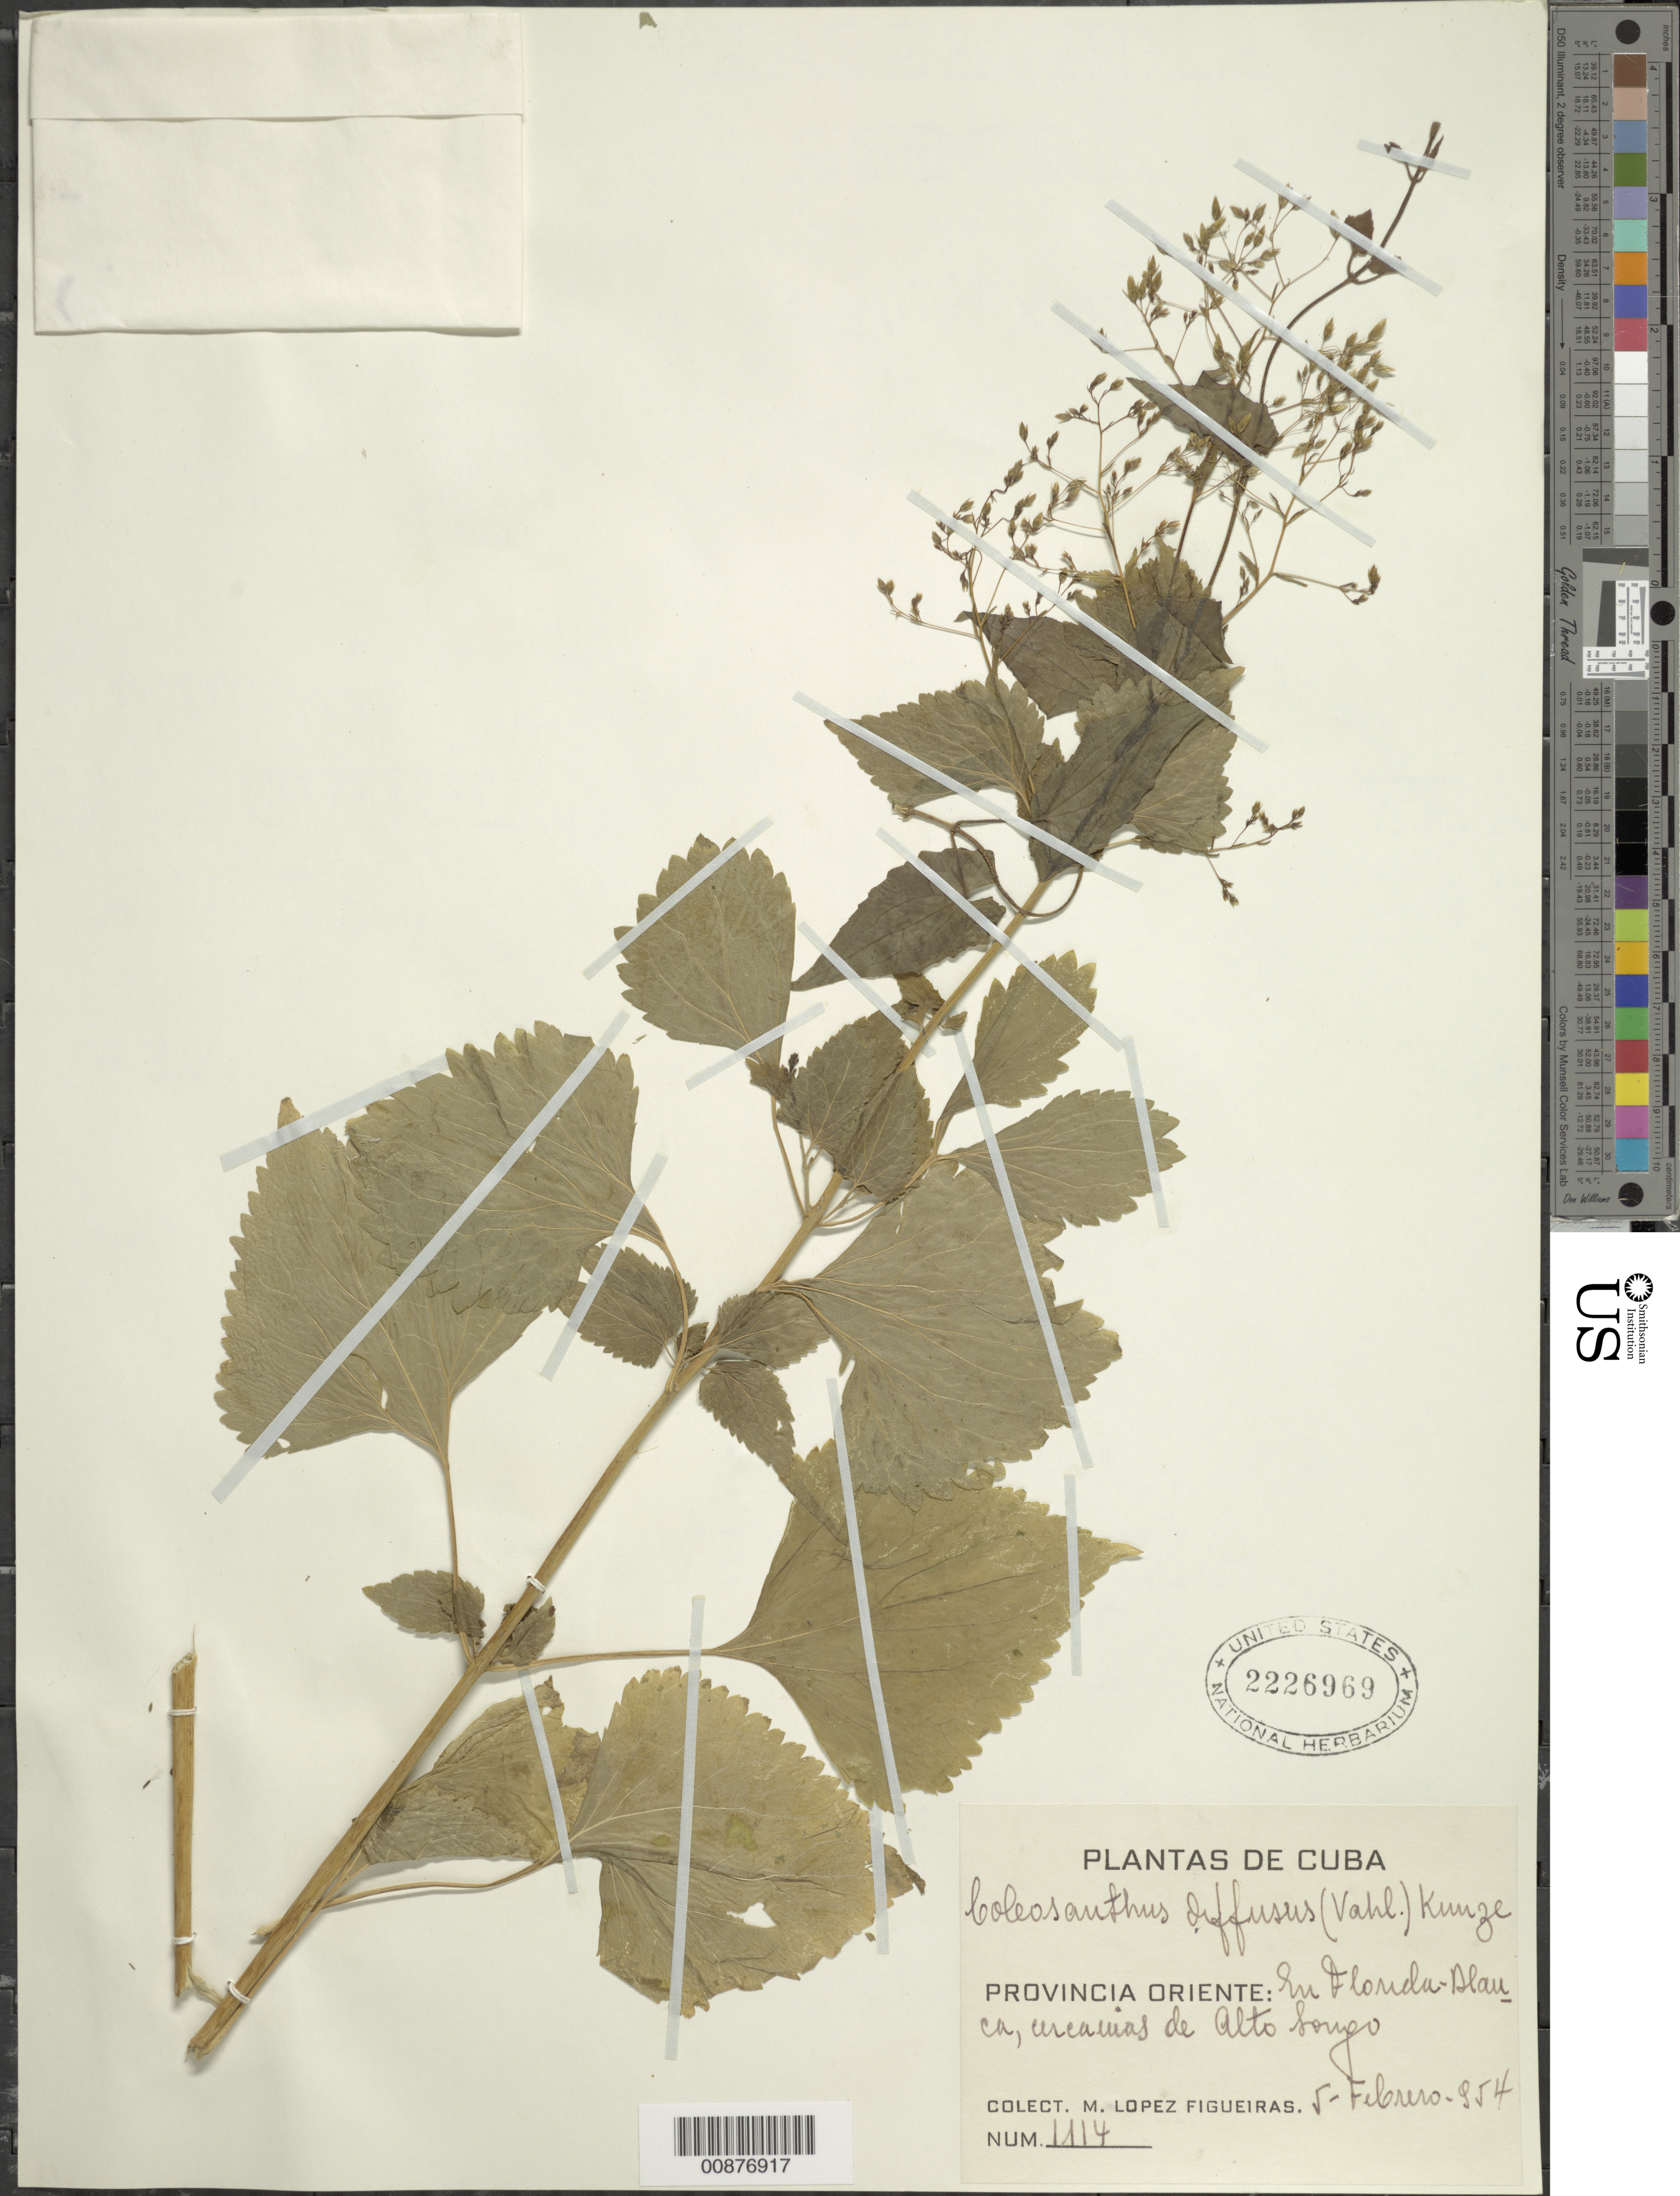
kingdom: Plantae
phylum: Tracheophyta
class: Magnoliopsida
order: Asterales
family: Asteraceae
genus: Brickellia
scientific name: Brickellia diffusa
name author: (Vahl) A. Gray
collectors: M. López Figueiras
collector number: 1114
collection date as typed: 05 Feb 1854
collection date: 1854-02-05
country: Cuba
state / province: Oriente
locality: Olonda- -lauca, Alto Songo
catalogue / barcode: US 2226969